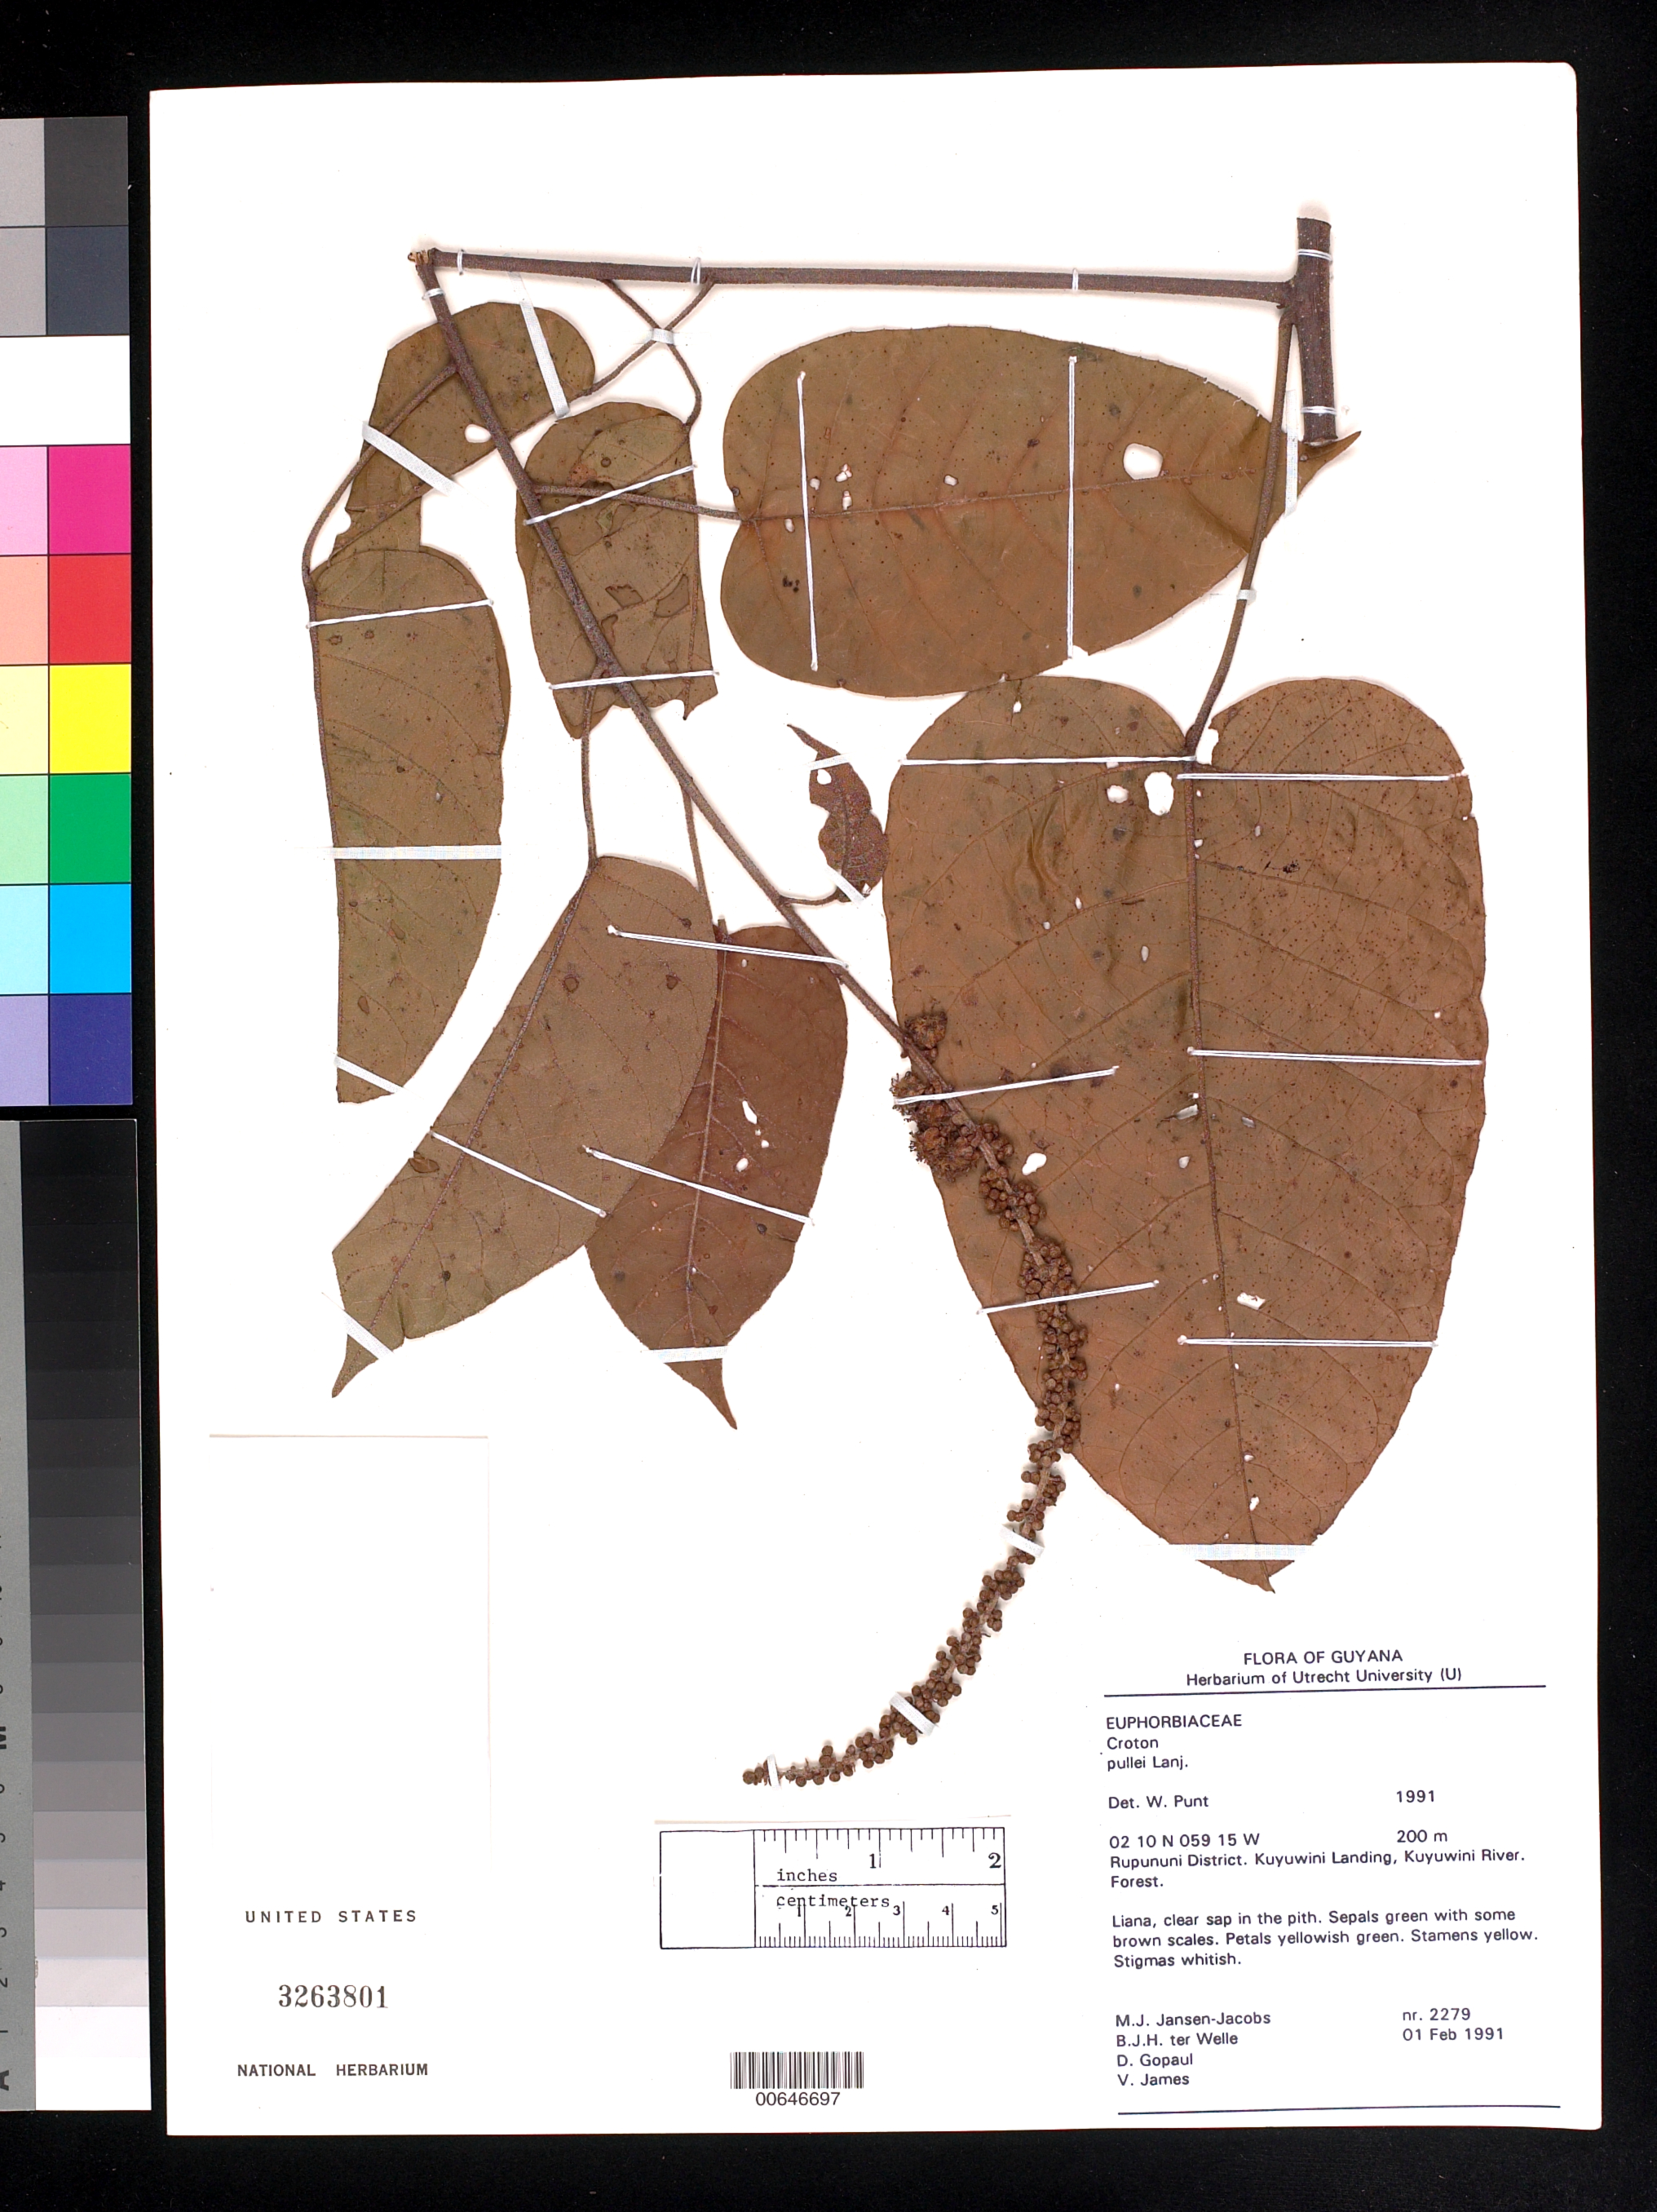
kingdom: Plantae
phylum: Tracheophyta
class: Magnoliopsida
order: Malpighiales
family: Euphorbiaceae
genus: Croton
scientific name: Croton pullei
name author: Lanj.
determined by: Punt, W.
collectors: M. J. Jansen-Jacobs, B. Welle, D. Gopaul & V. James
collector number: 2279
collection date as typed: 1-Feb-91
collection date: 1991-02-01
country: Guyana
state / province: U. Takutu-U. Essequibo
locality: Kuyuwini Landing, Kuyuwini River, Rupununi District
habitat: Forest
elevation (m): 200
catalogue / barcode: US 3263801